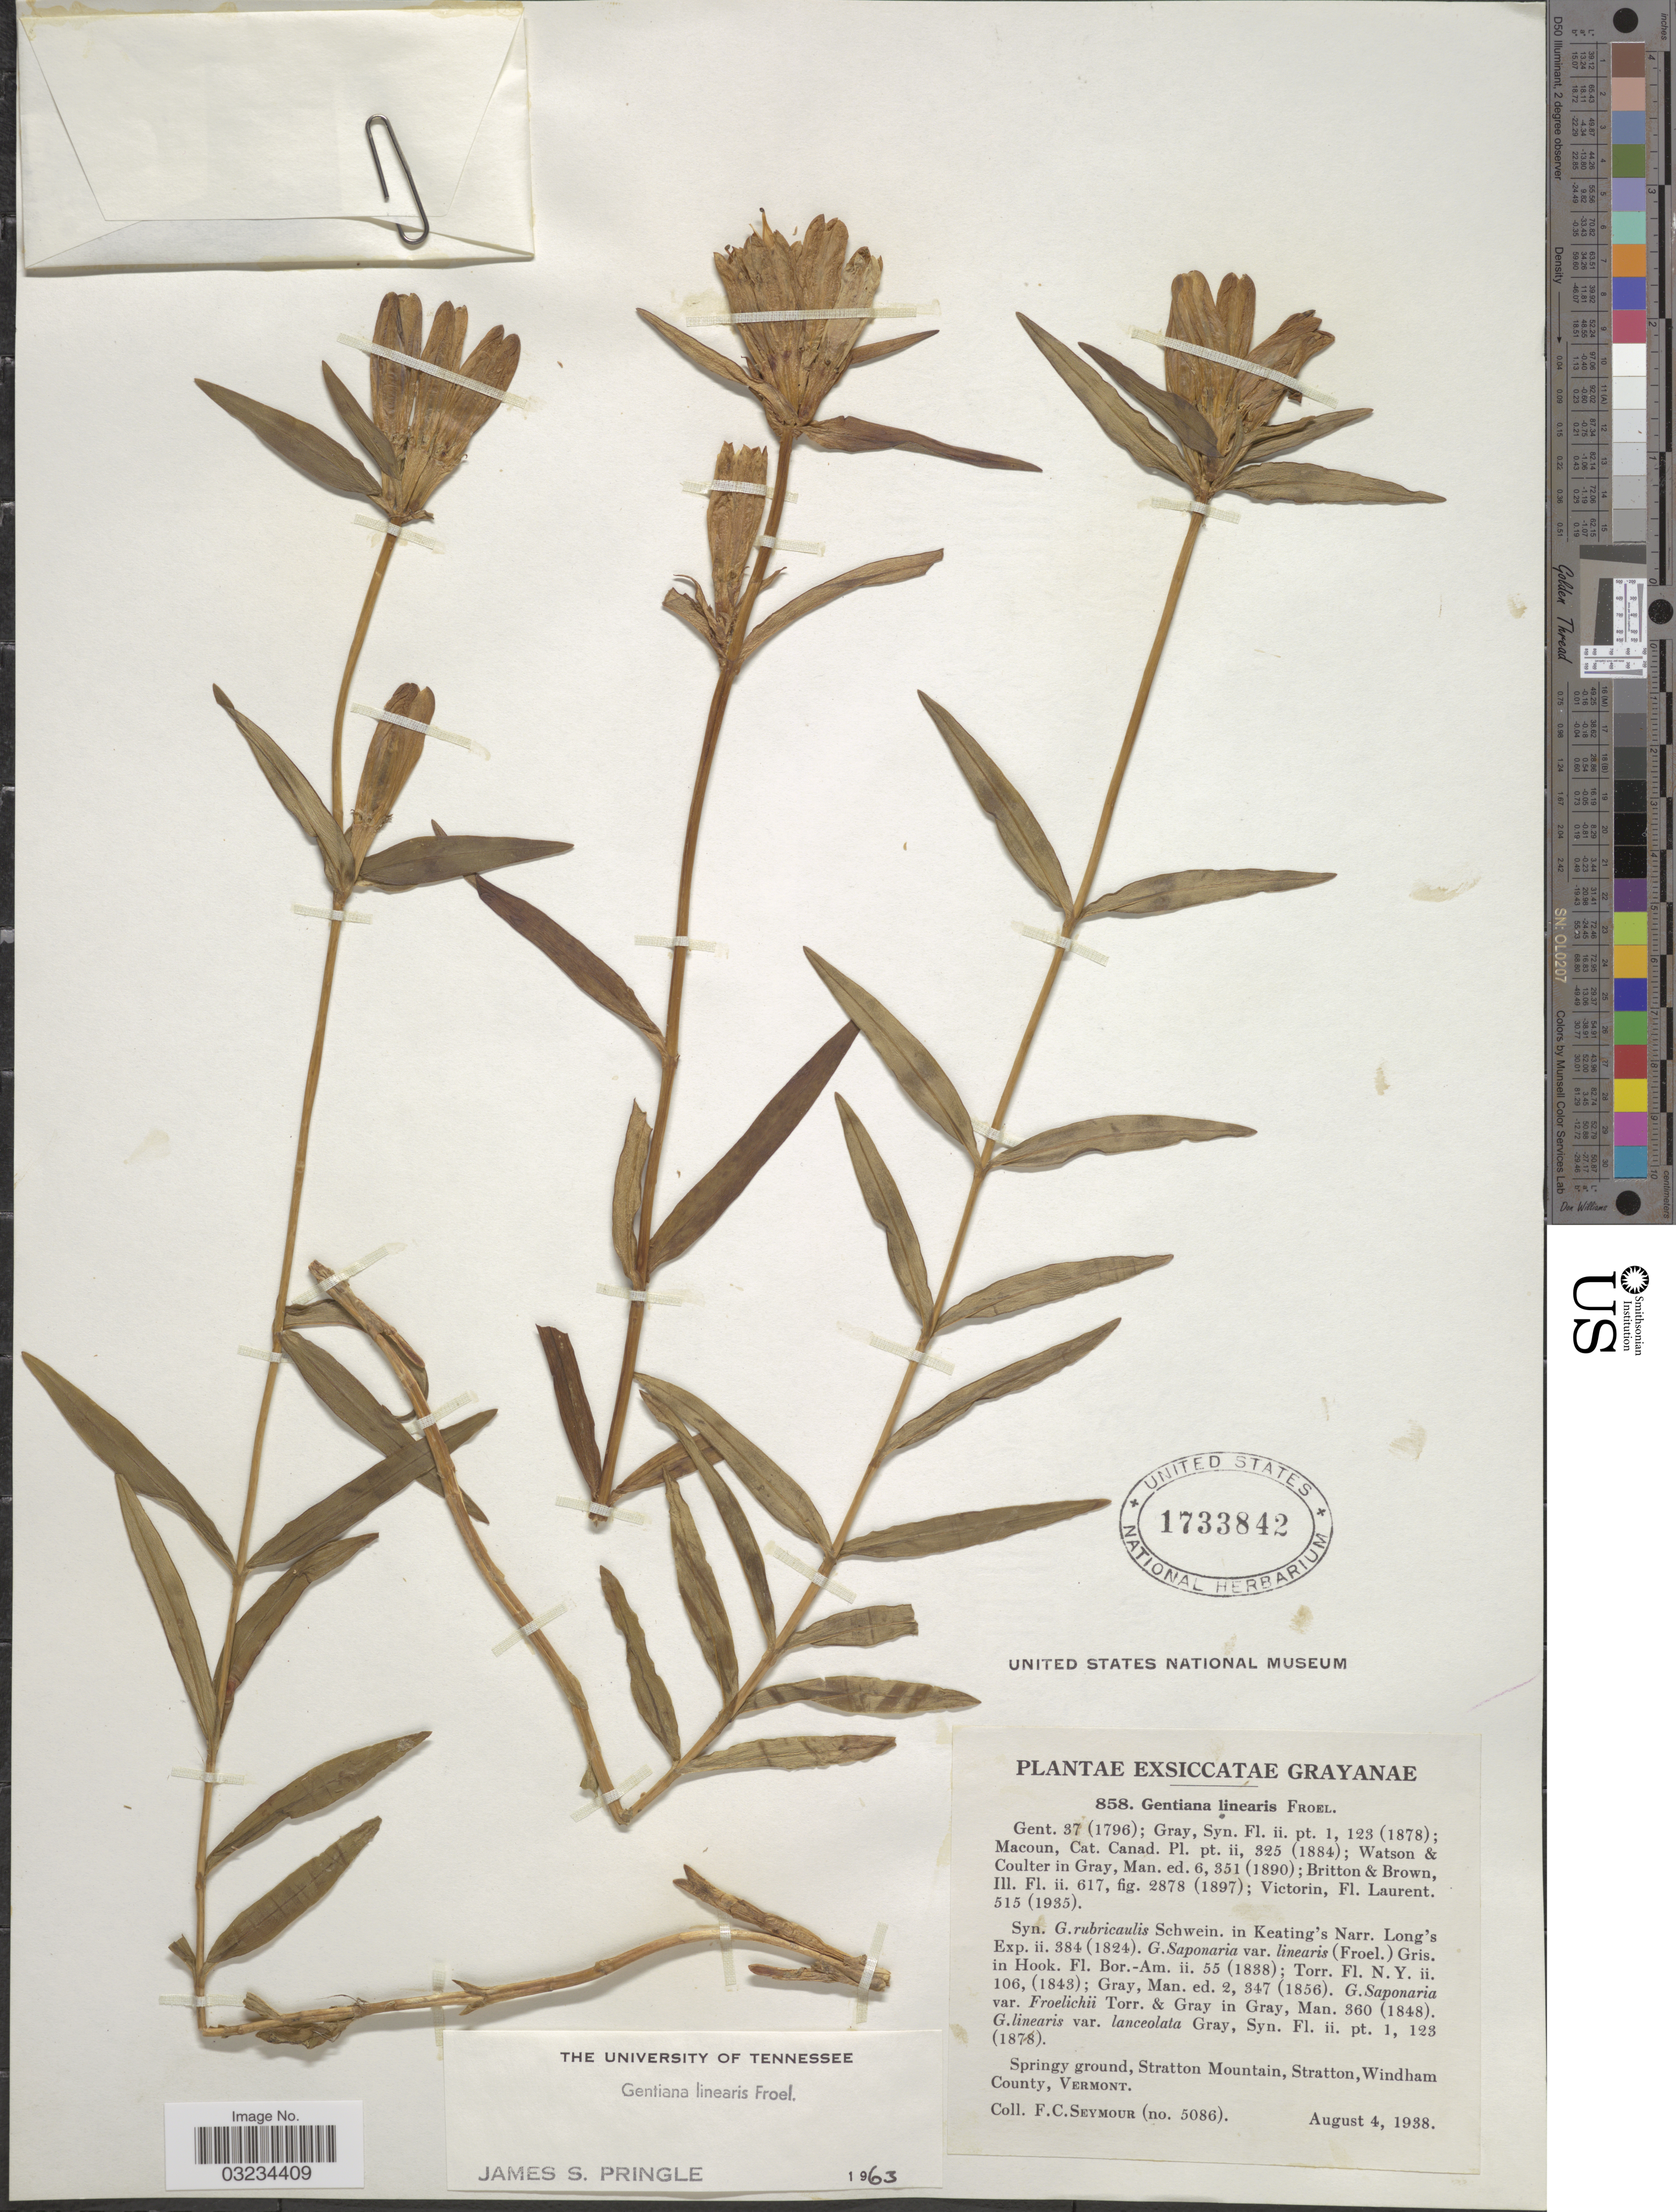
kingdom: Plantae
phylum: Tracheophyta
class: Magnoliopsida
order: Gentianales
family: Gentianaceae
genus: Gentiana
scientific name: Gentiana linearis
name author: Froel.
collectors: F. C. Seymour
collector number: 5086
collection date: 1938-08-04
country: United States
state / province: Vermont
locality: Stratton Mountain, Stratton, Windham County.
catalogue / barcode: US 1733842